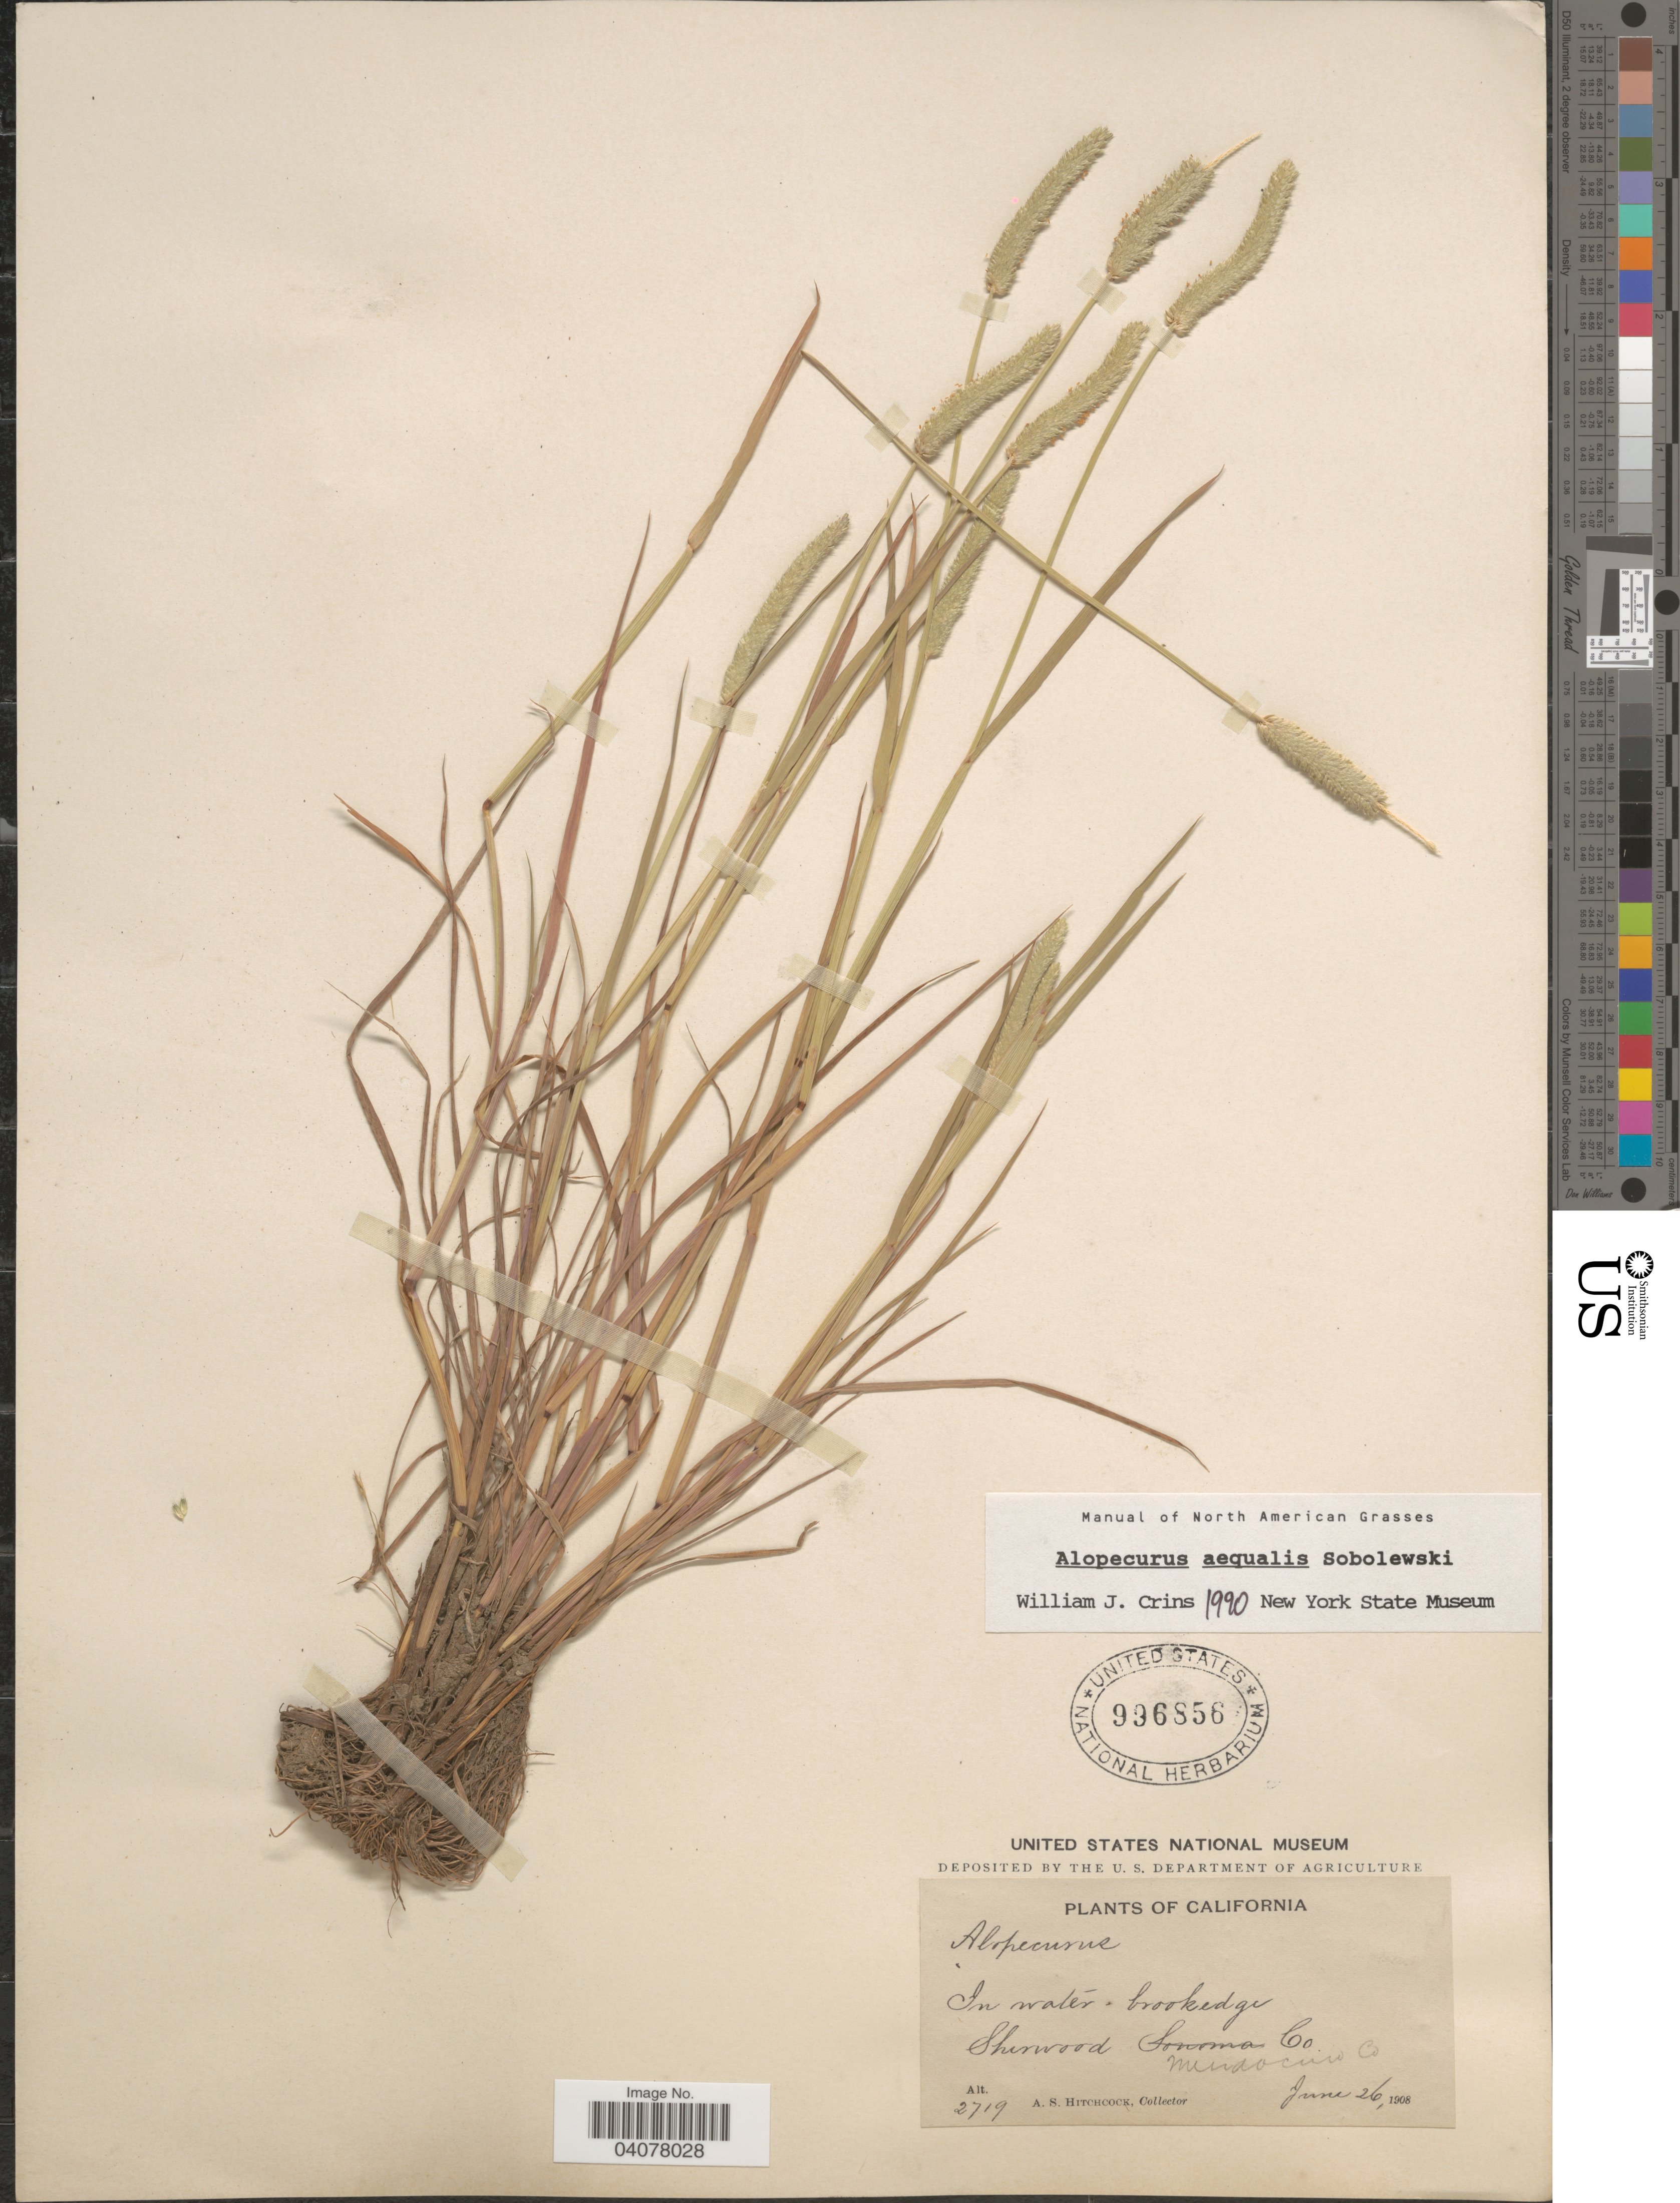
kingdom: Plantae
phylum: Tracheophyta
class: Liliopsida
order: Poales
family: Poaceae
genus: Alopecurus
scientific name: Alopecurus aequalis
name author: Sobol.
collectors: A. S. Hitchcock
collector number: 2719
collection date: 1908-06-26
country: United States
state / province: California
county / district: Mendocino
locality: In water-brook edge. Sherwood. Mendocino Co.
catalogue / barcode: US 996856